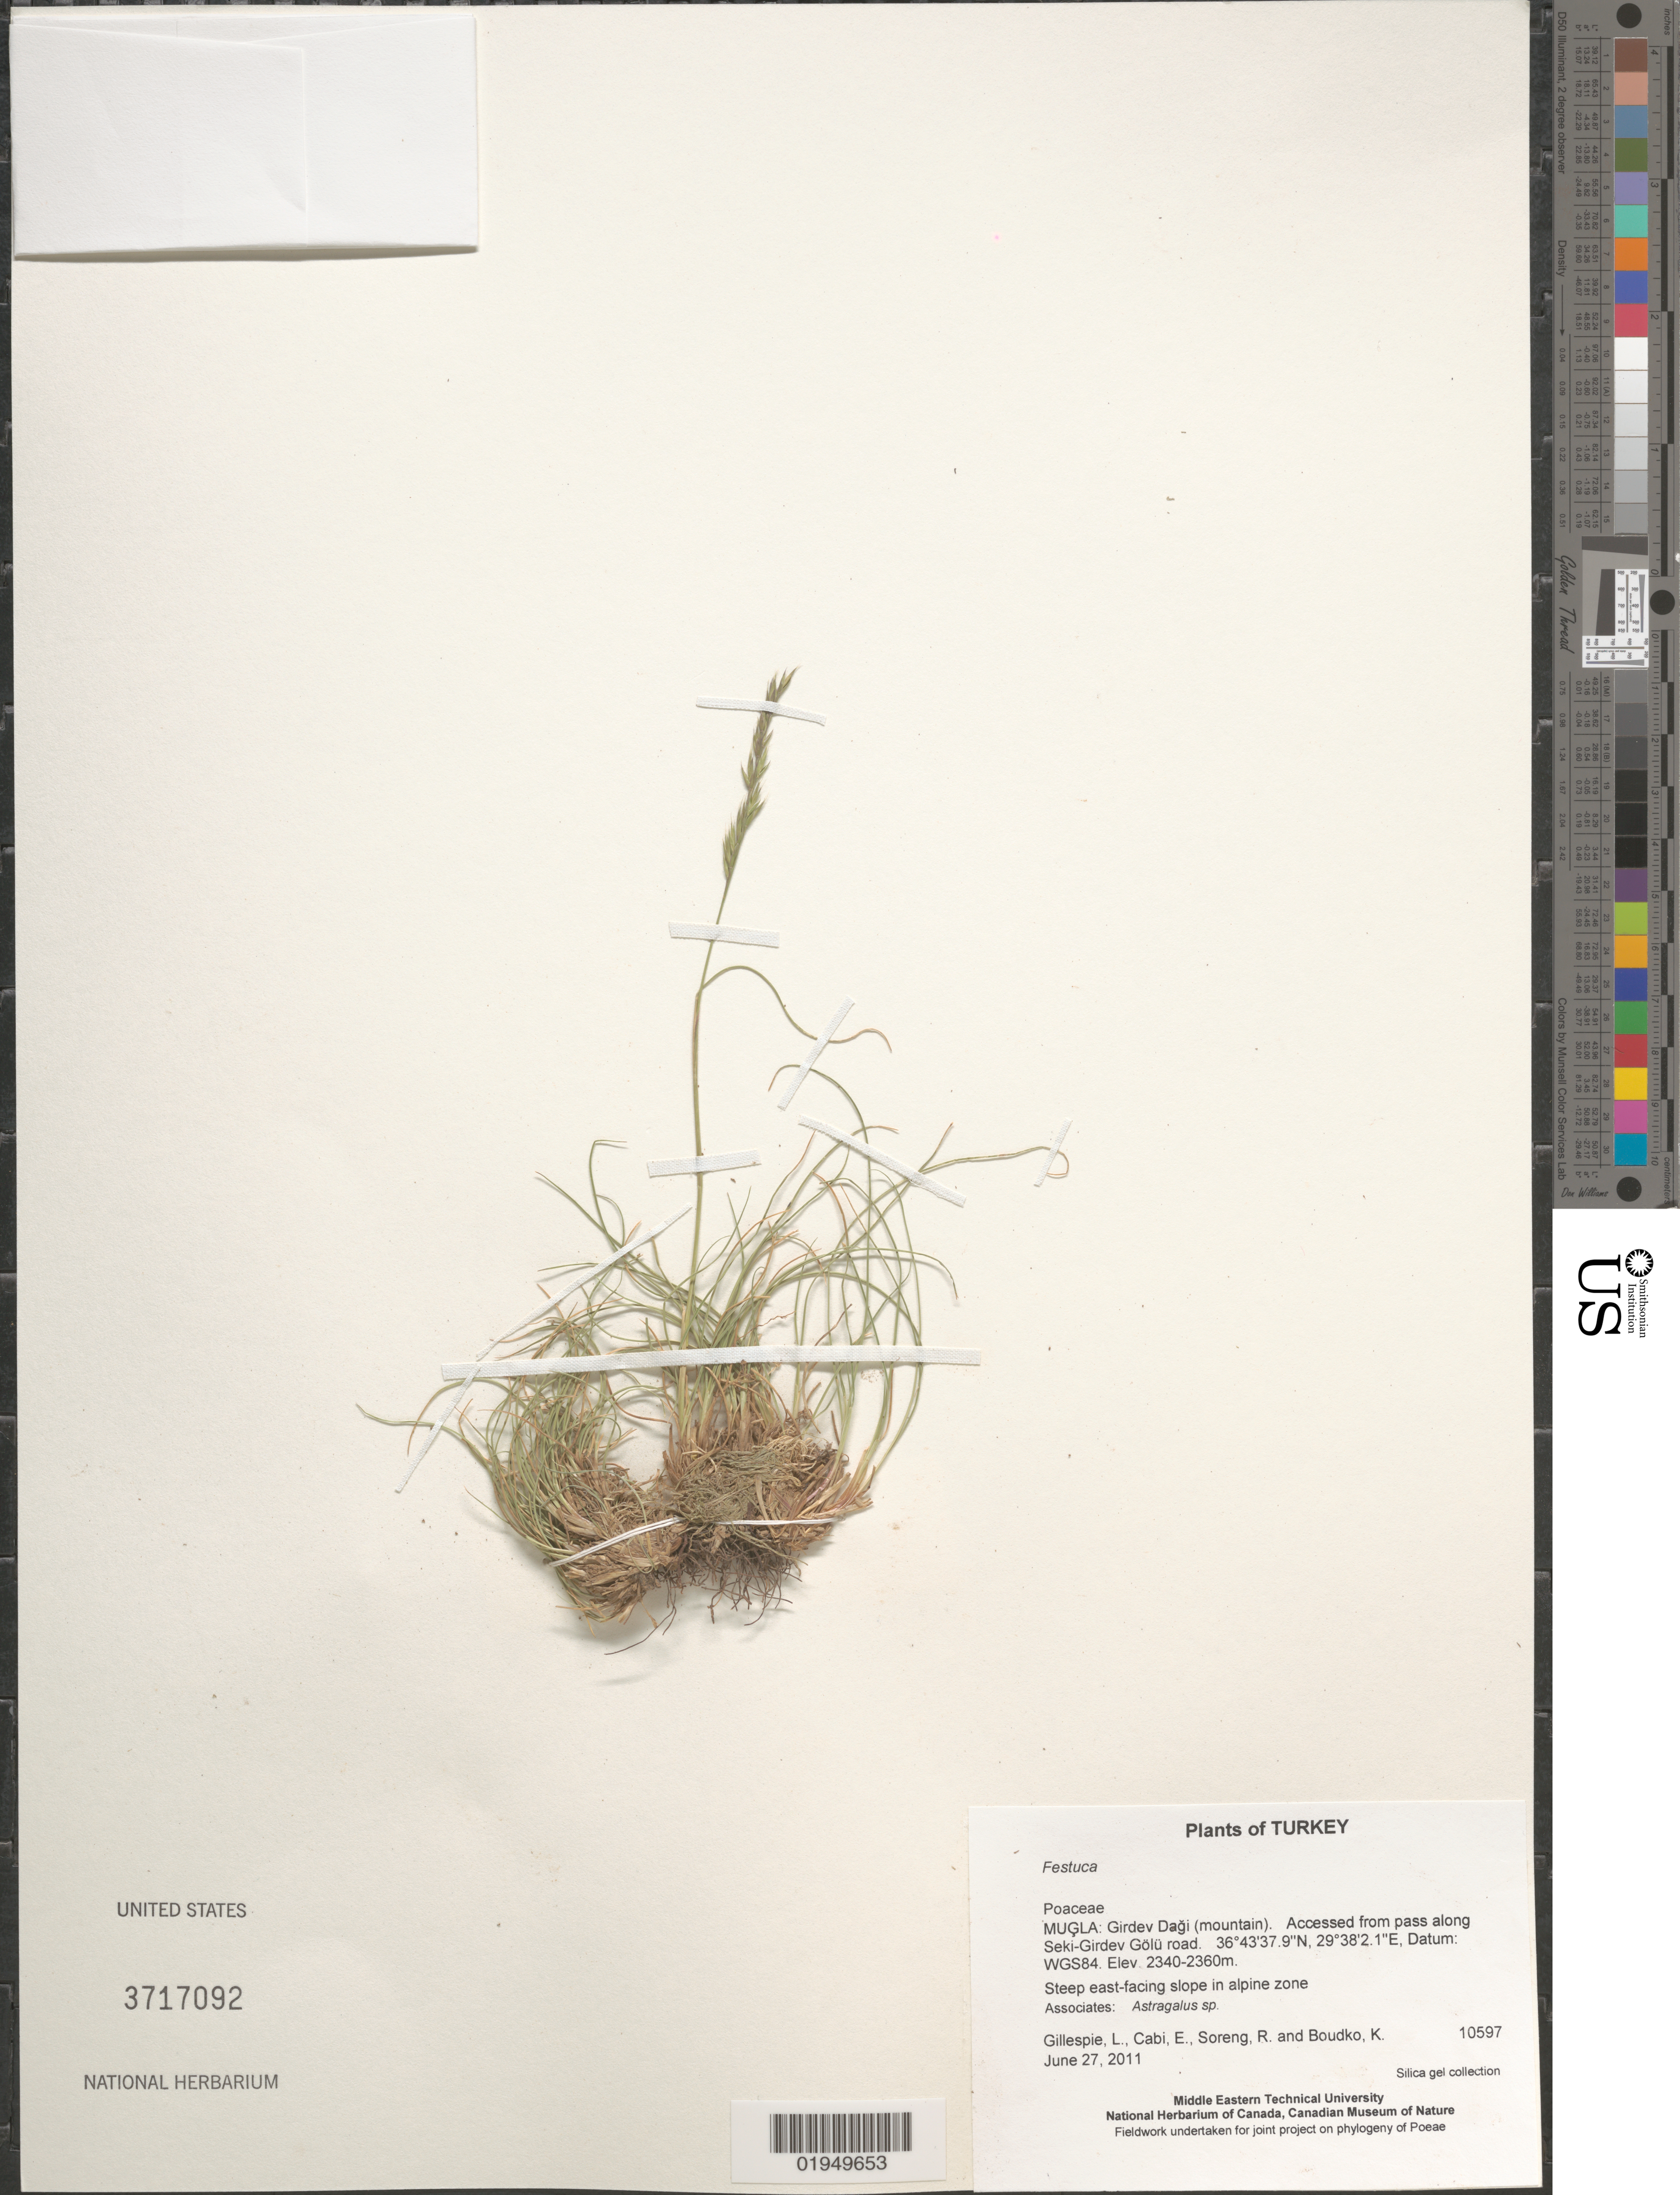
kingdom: Plantae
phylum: Tracheophyta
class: Liliopsida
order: Poales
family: Poaceae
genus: Festuca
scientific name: Festuca sp.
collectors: L. J. Gillespie, E. Cabi, R. J. Soreng & K. Boudko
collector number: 10597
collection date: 2011-06-27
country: Turkey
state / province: Mugla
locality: Girdev Dagi (mountain). Accessed from pass along Seki-Girdev Gölü road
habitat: Steep east-facing slope in alpine zone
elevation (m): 2340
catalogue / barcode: US 3717092